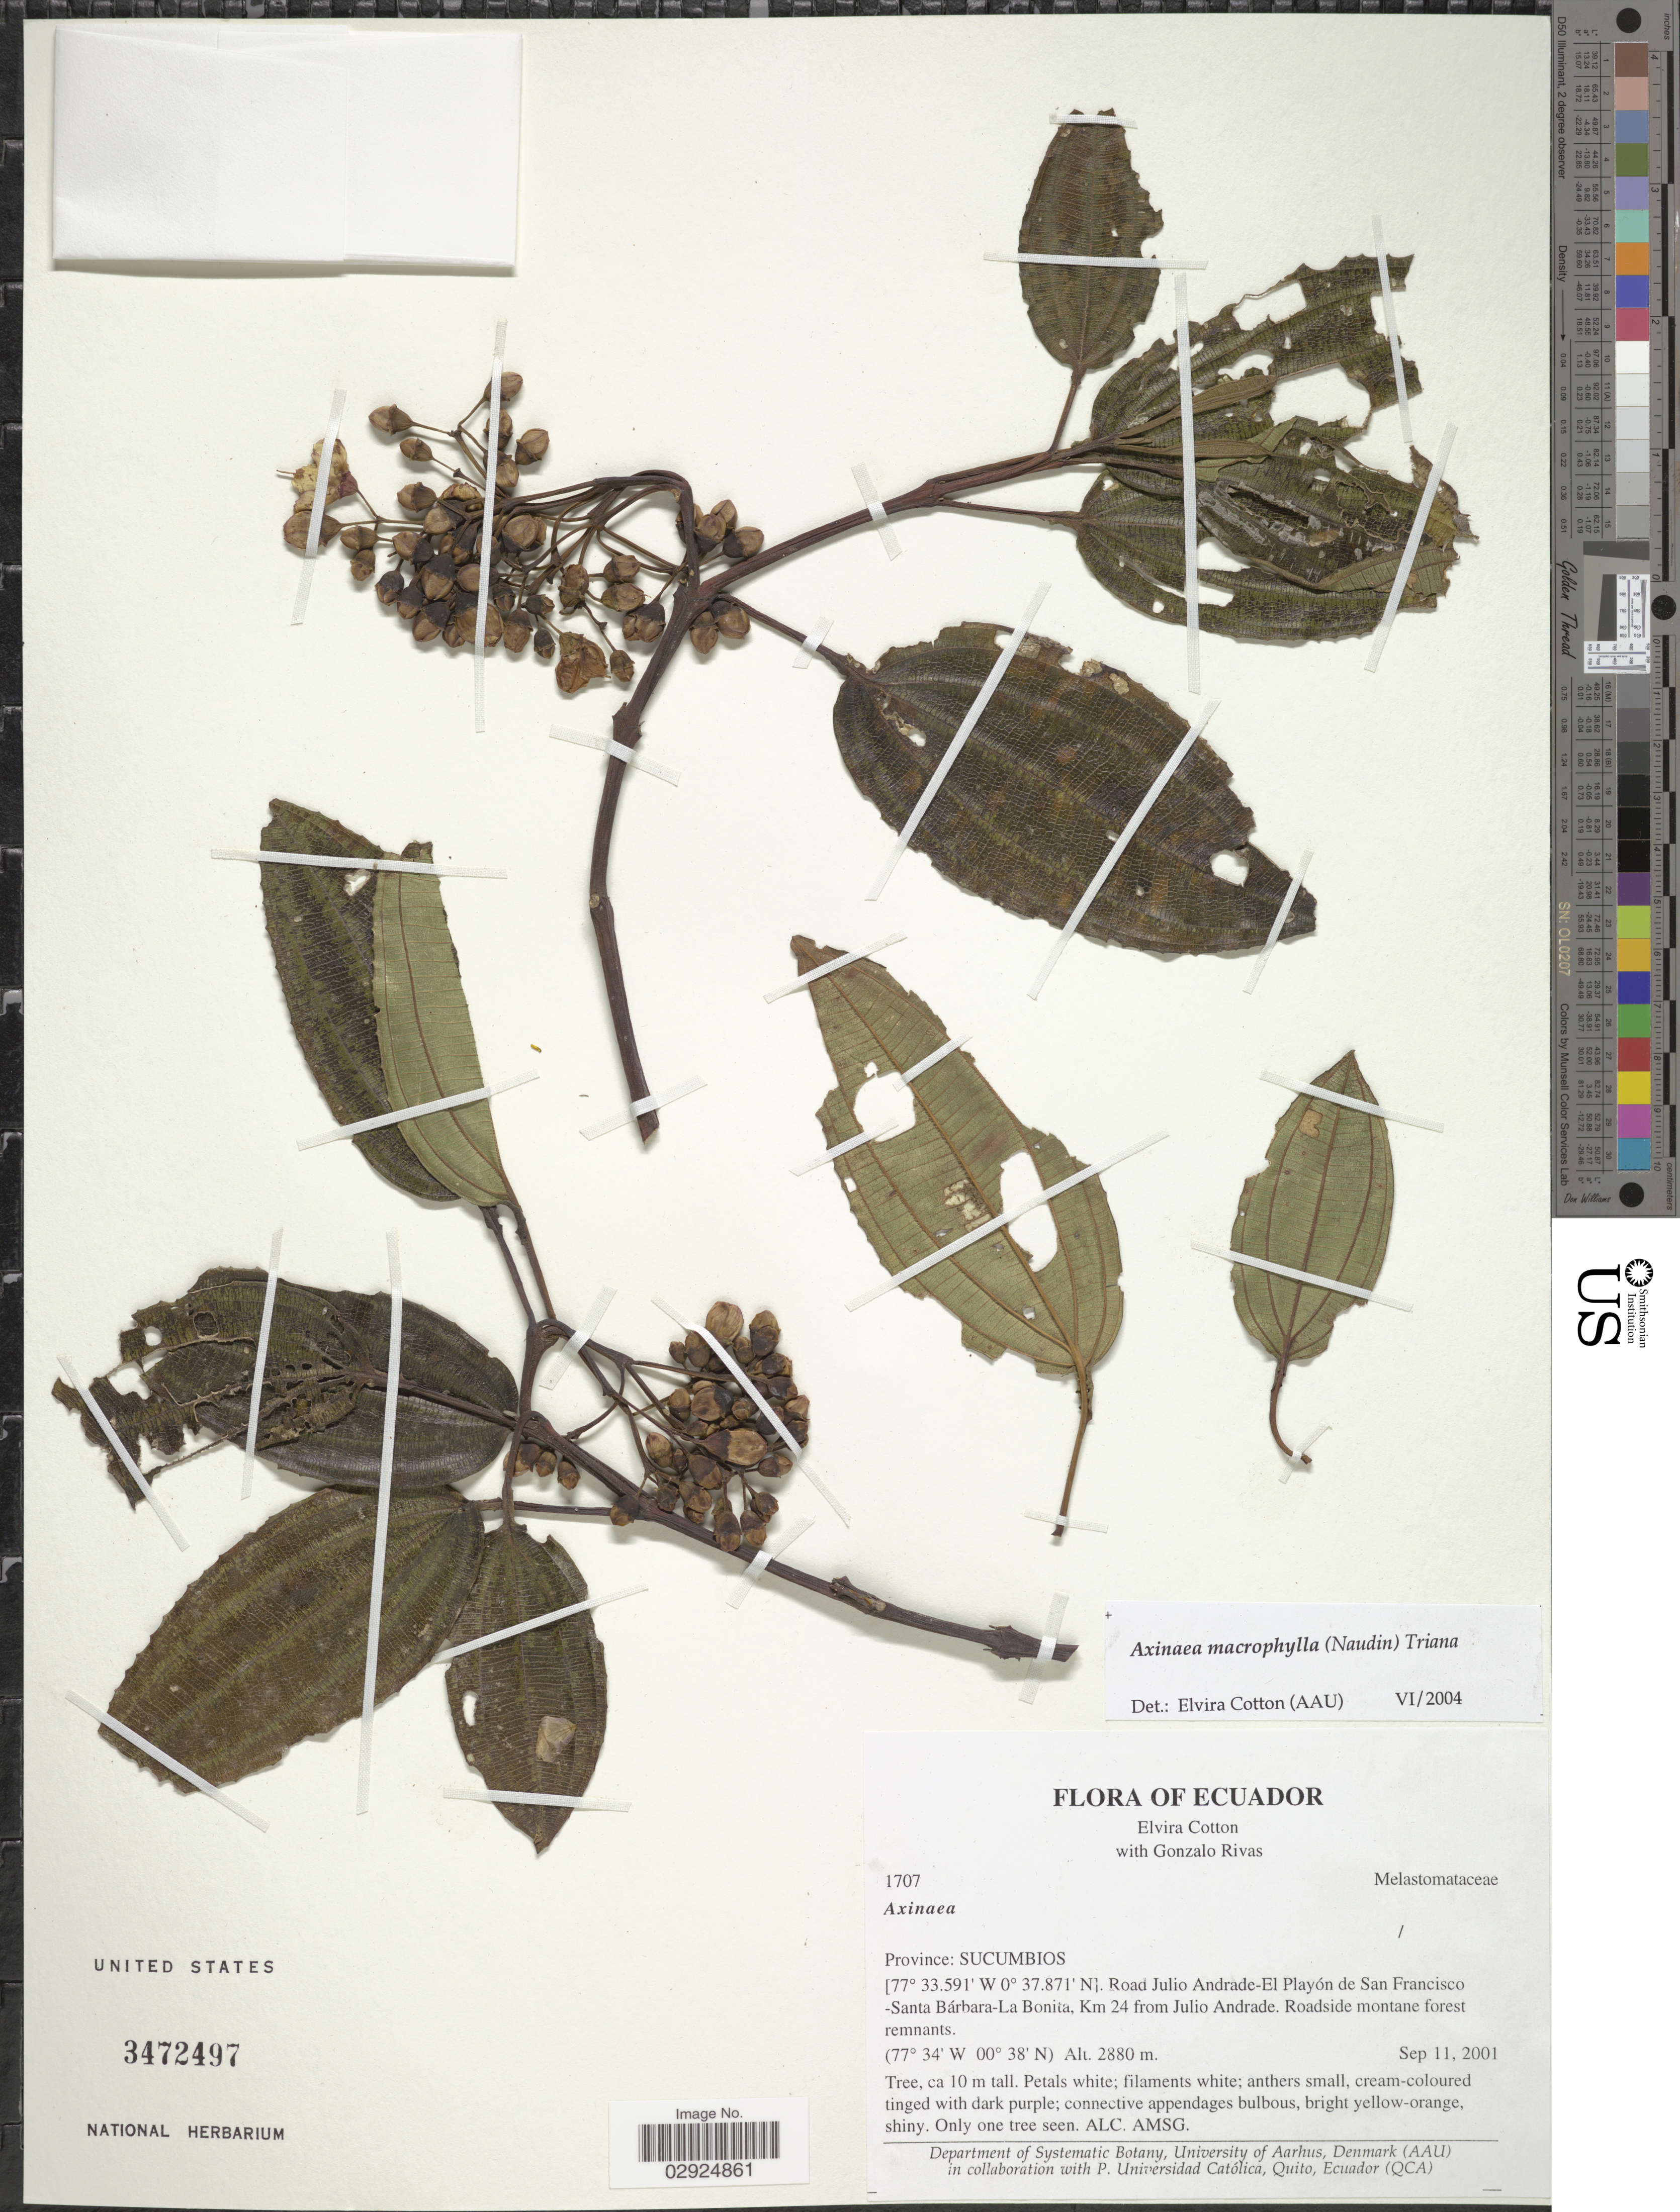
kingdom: Plantae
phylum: Tracheophyta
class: Magnoliopsida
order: Myrtales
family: Melastomataceae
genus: Axinaea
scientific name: Axinaea macrophylla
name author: (Naudin) Triana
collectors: E. Cotton & G. Rivas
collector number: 1707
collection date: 2001-09-11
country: Ecuador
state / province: Sucumbíos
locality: Province: Sucumbios. Road Julío Andrade-El Playón de San Francisco-Santa Bárbara-La Bonita, Km 24 from Julio Andrade.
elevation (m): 2880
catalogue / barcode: US 3472497